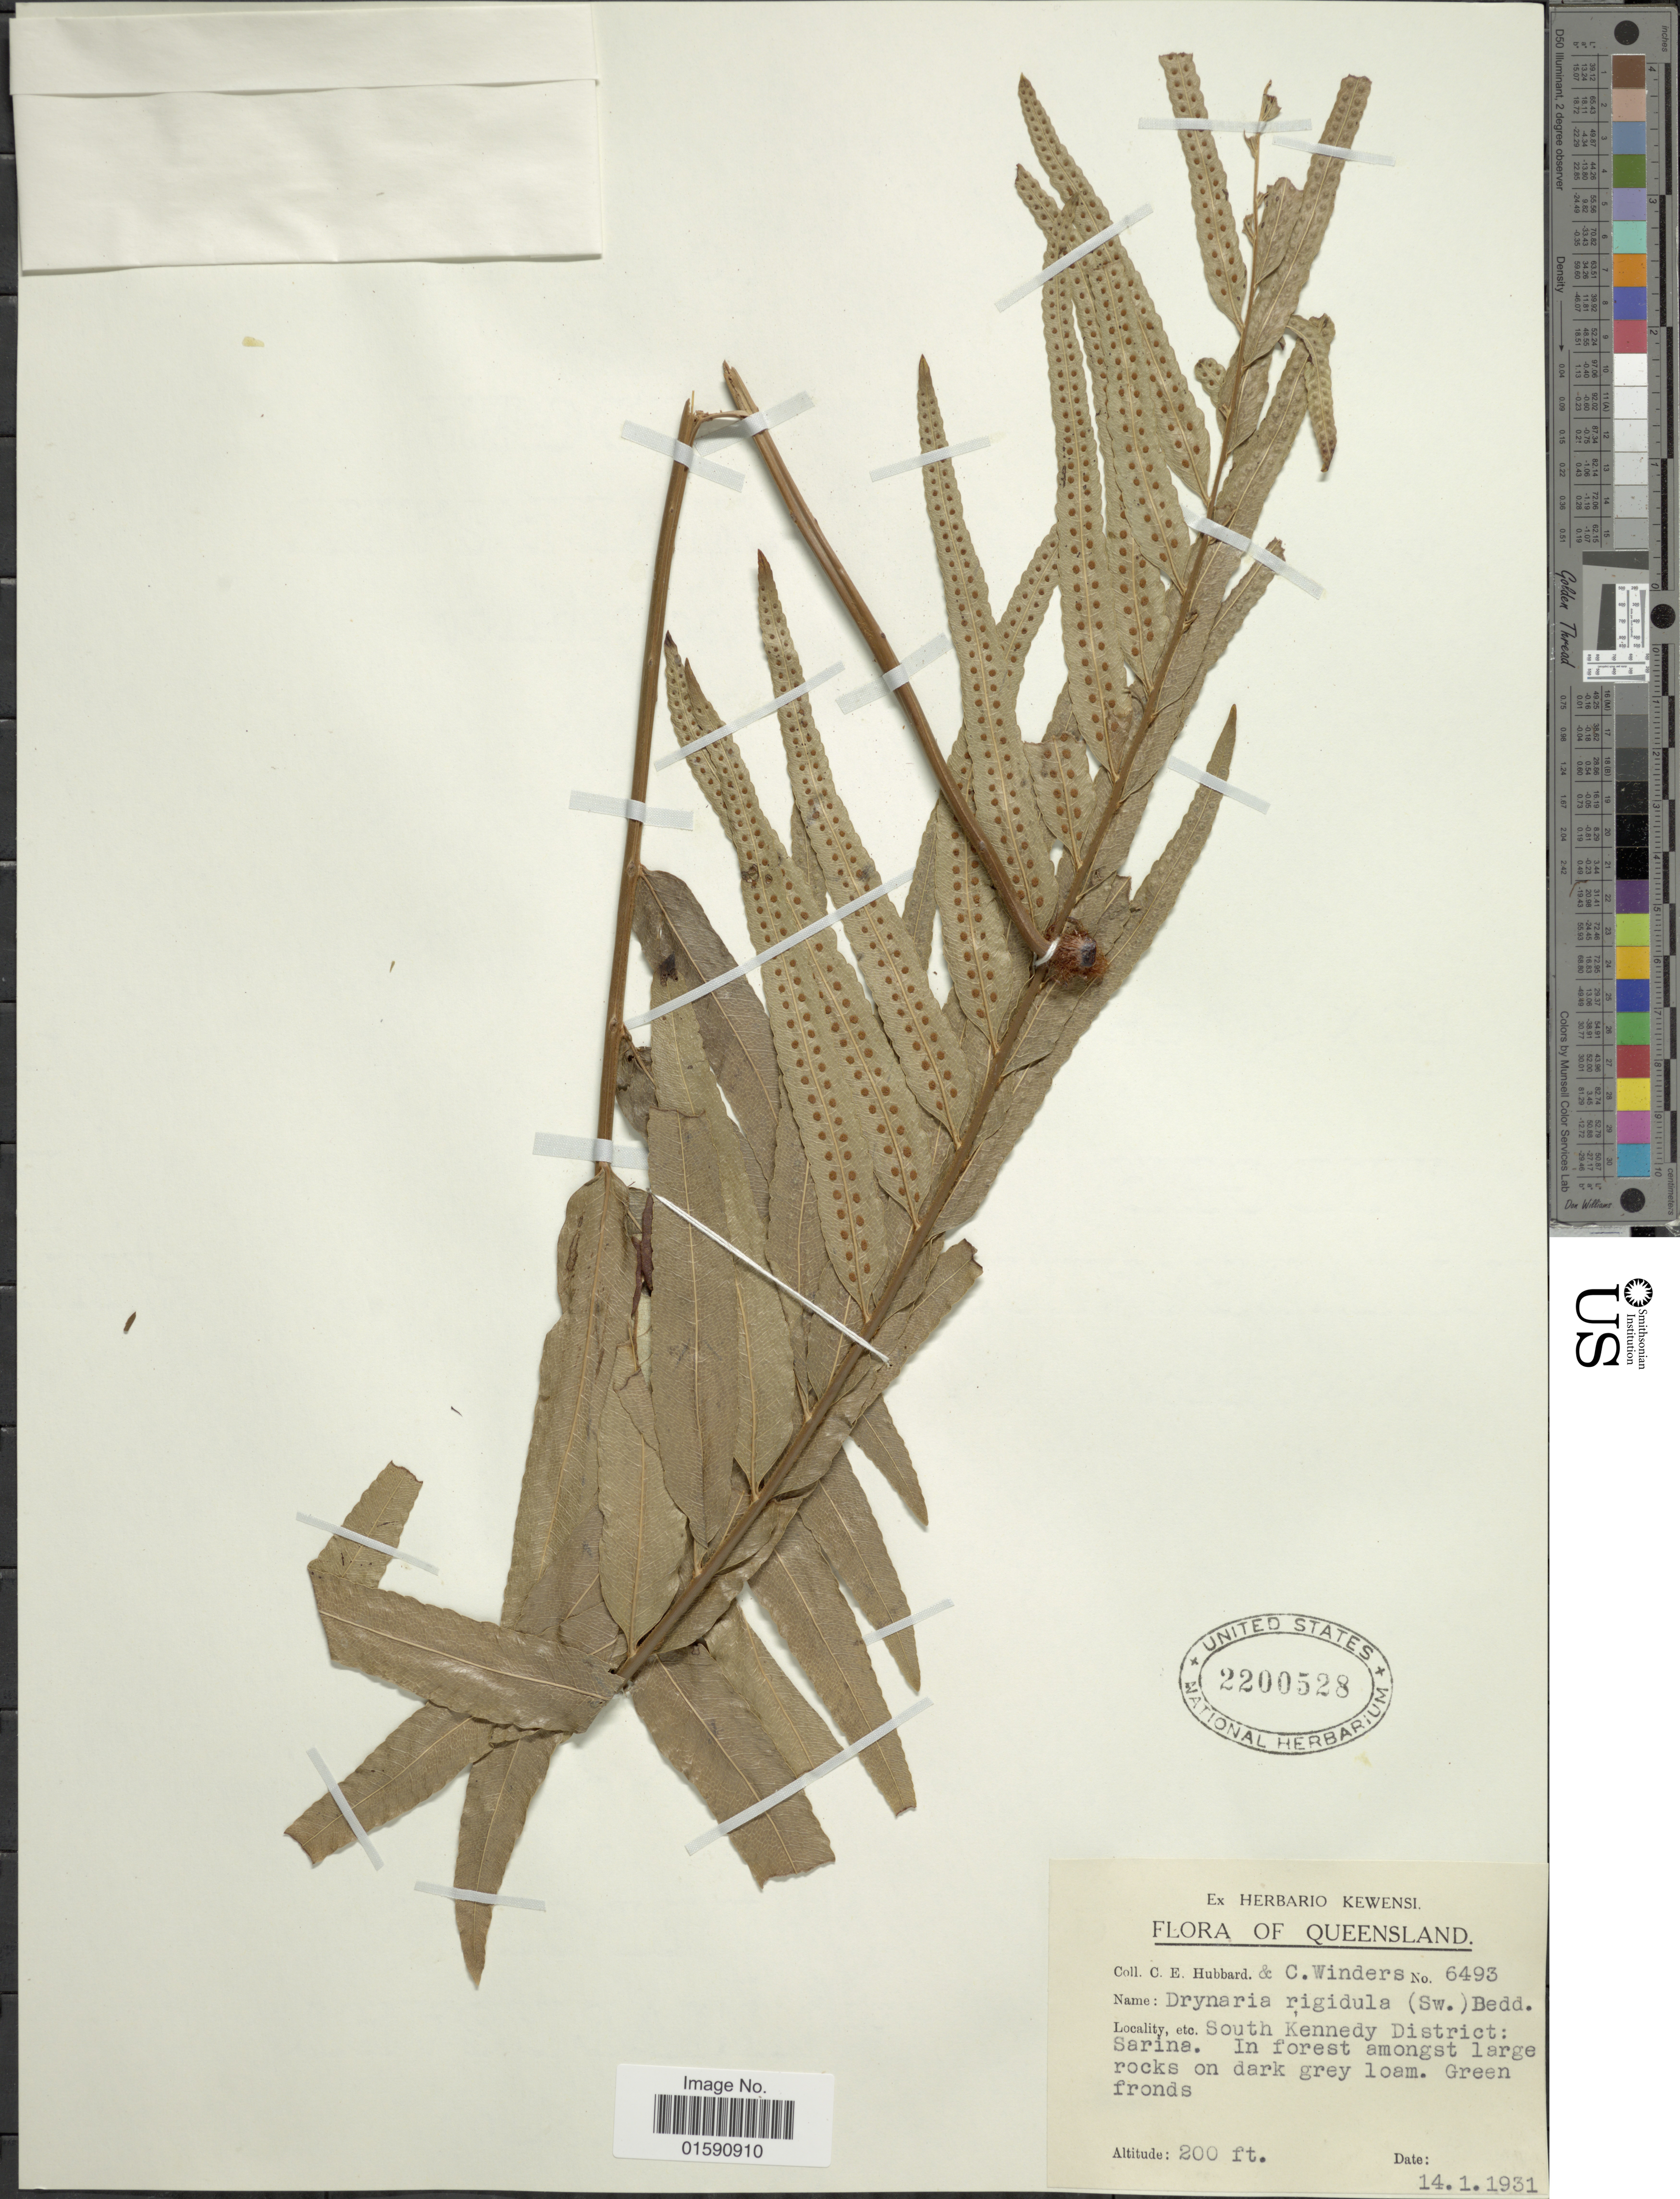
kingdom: Plantae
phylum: Tracheophyta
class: Polypodiopsida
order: Polypodiales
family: Polypodiaceae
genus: Drynaria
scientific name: Drynaria rigidula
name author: (Sw.) Bedd.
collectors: C. E. Hubbard & C. Winders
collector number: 6493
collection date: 1931-01-14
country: Australia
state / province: Queensland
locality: South Kennedy District: Sarine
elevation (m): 61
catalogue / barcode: US 2200528